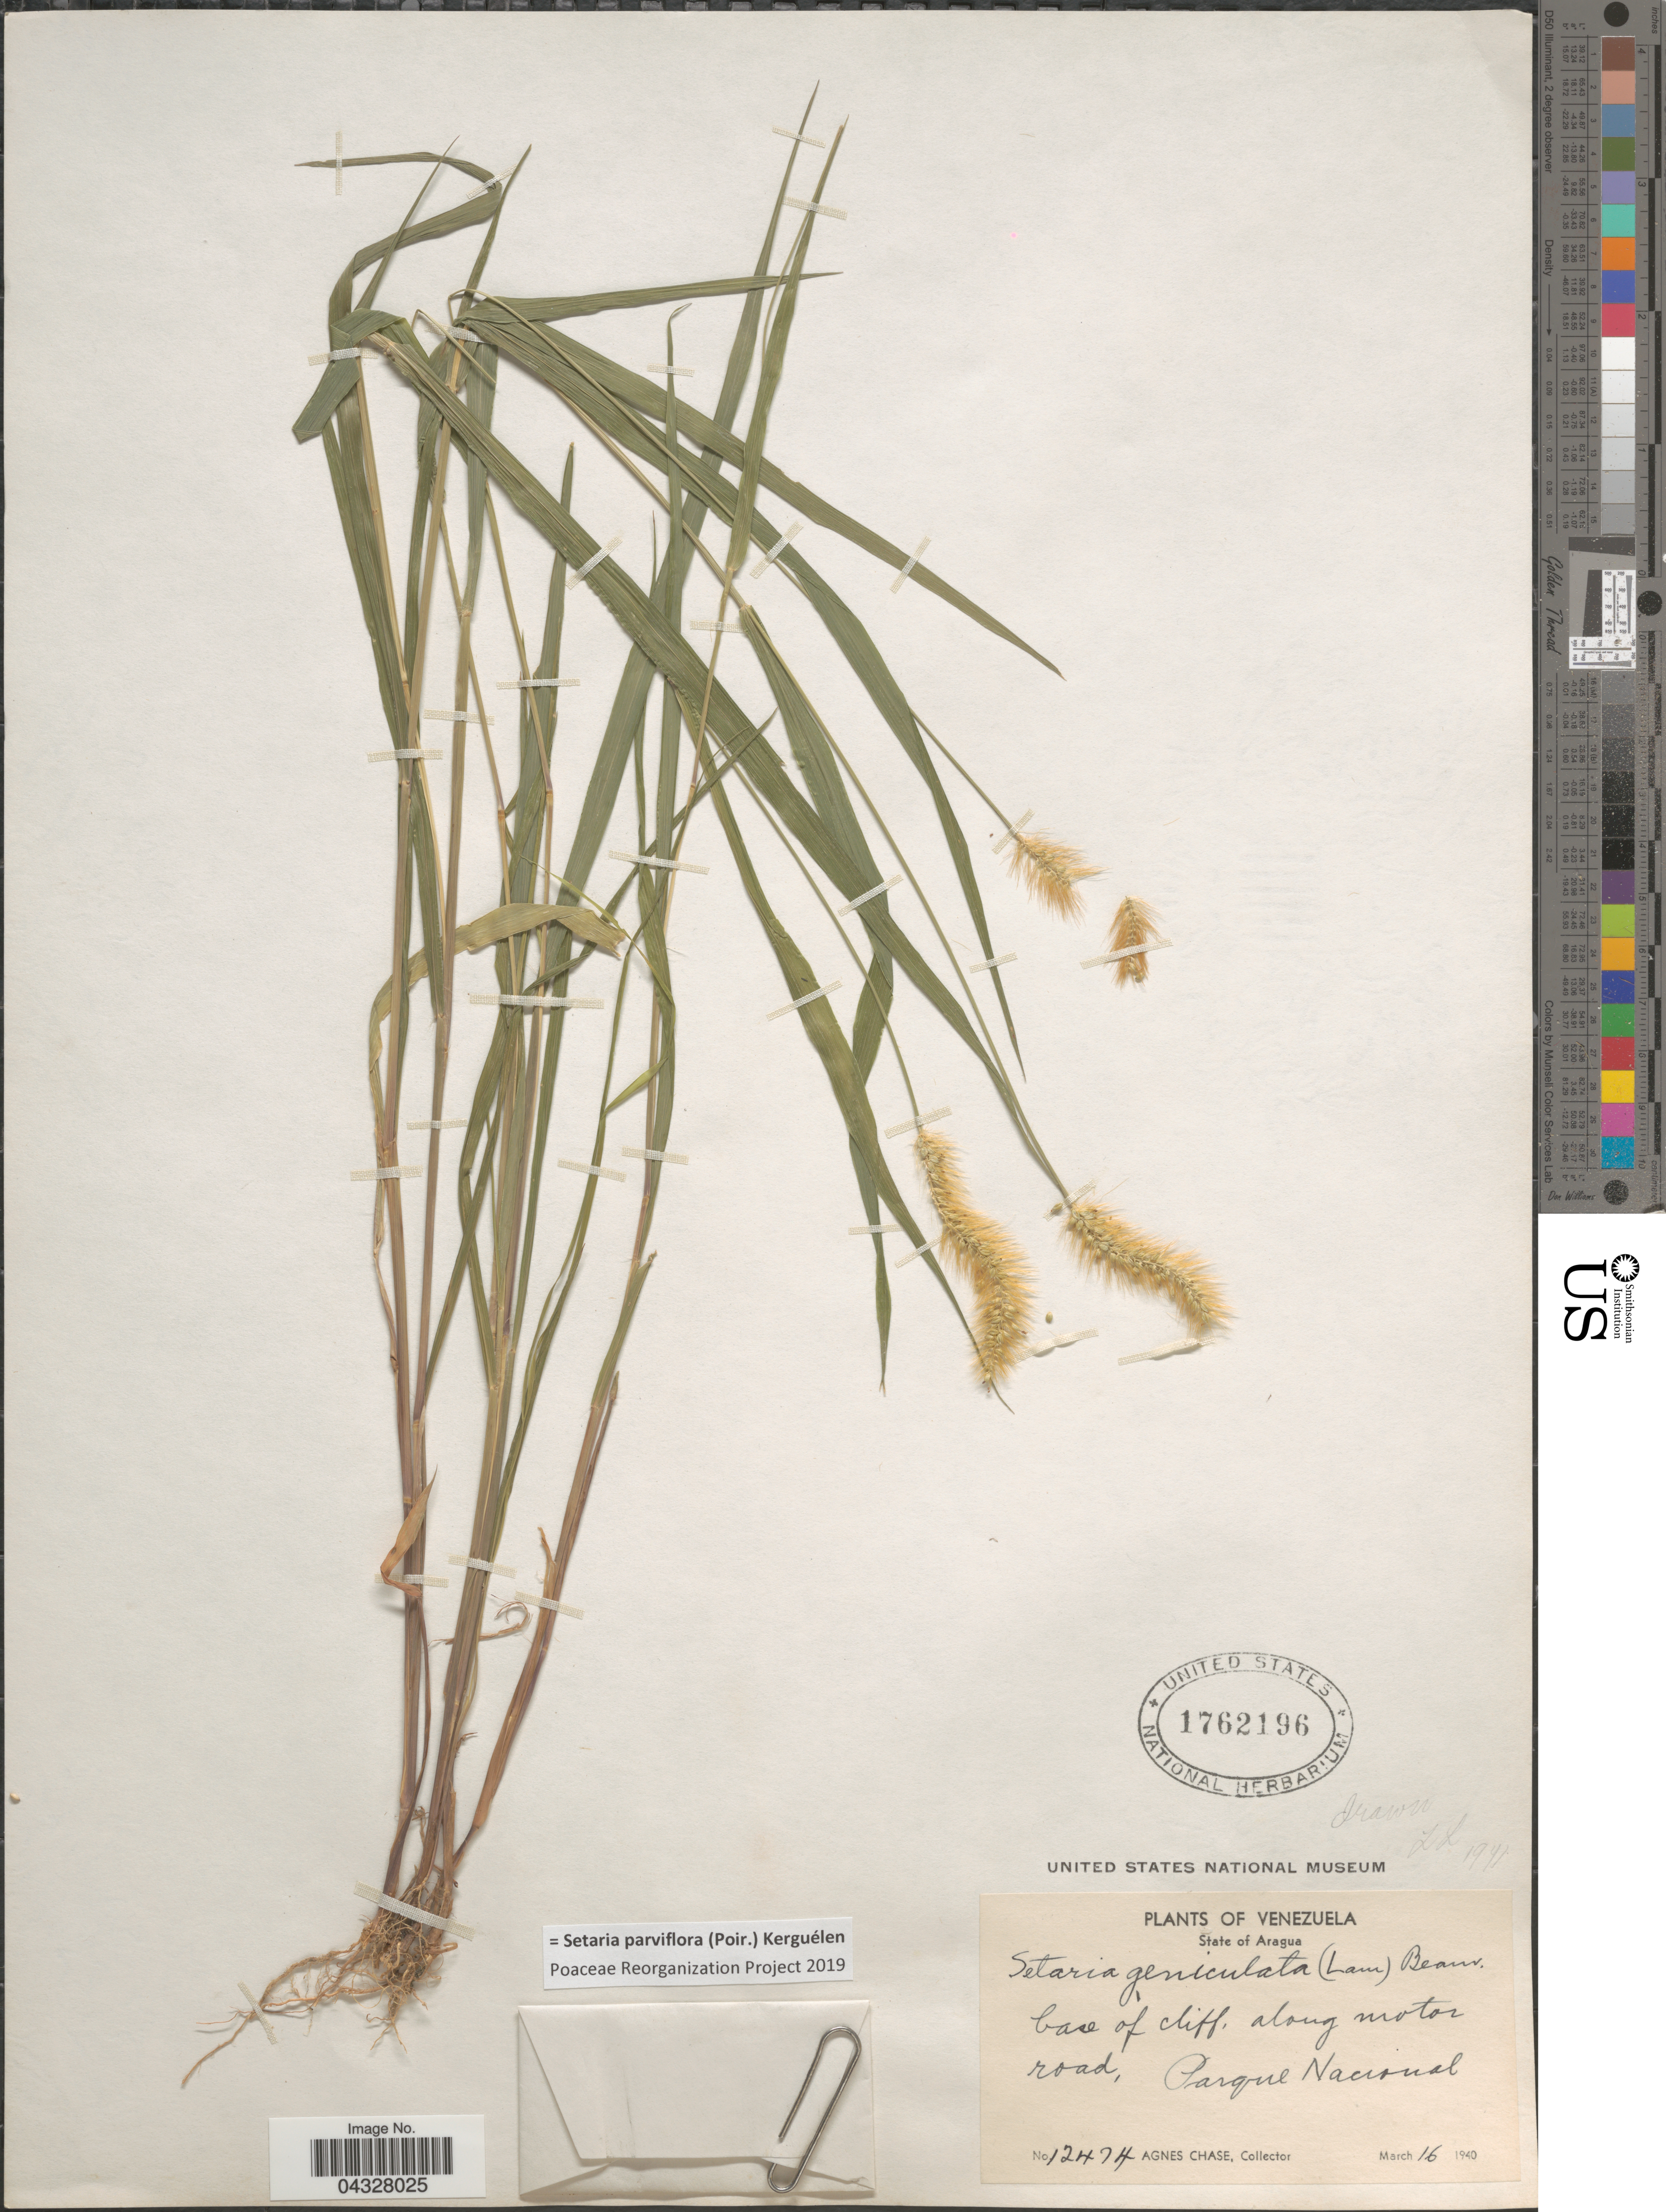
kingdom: Plantae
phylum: Tracheophyta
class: Liliopsida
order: Poales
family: Poaceae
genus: Setaria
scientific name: Setaria parviflora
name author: (Poir.) Kerguélen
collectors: A. Chase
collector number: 12474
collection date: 1940-03-16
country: Venezuela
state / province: Aragua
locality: Base of cliff, along motor road, Parque Nacional.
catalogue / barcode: US 1762196